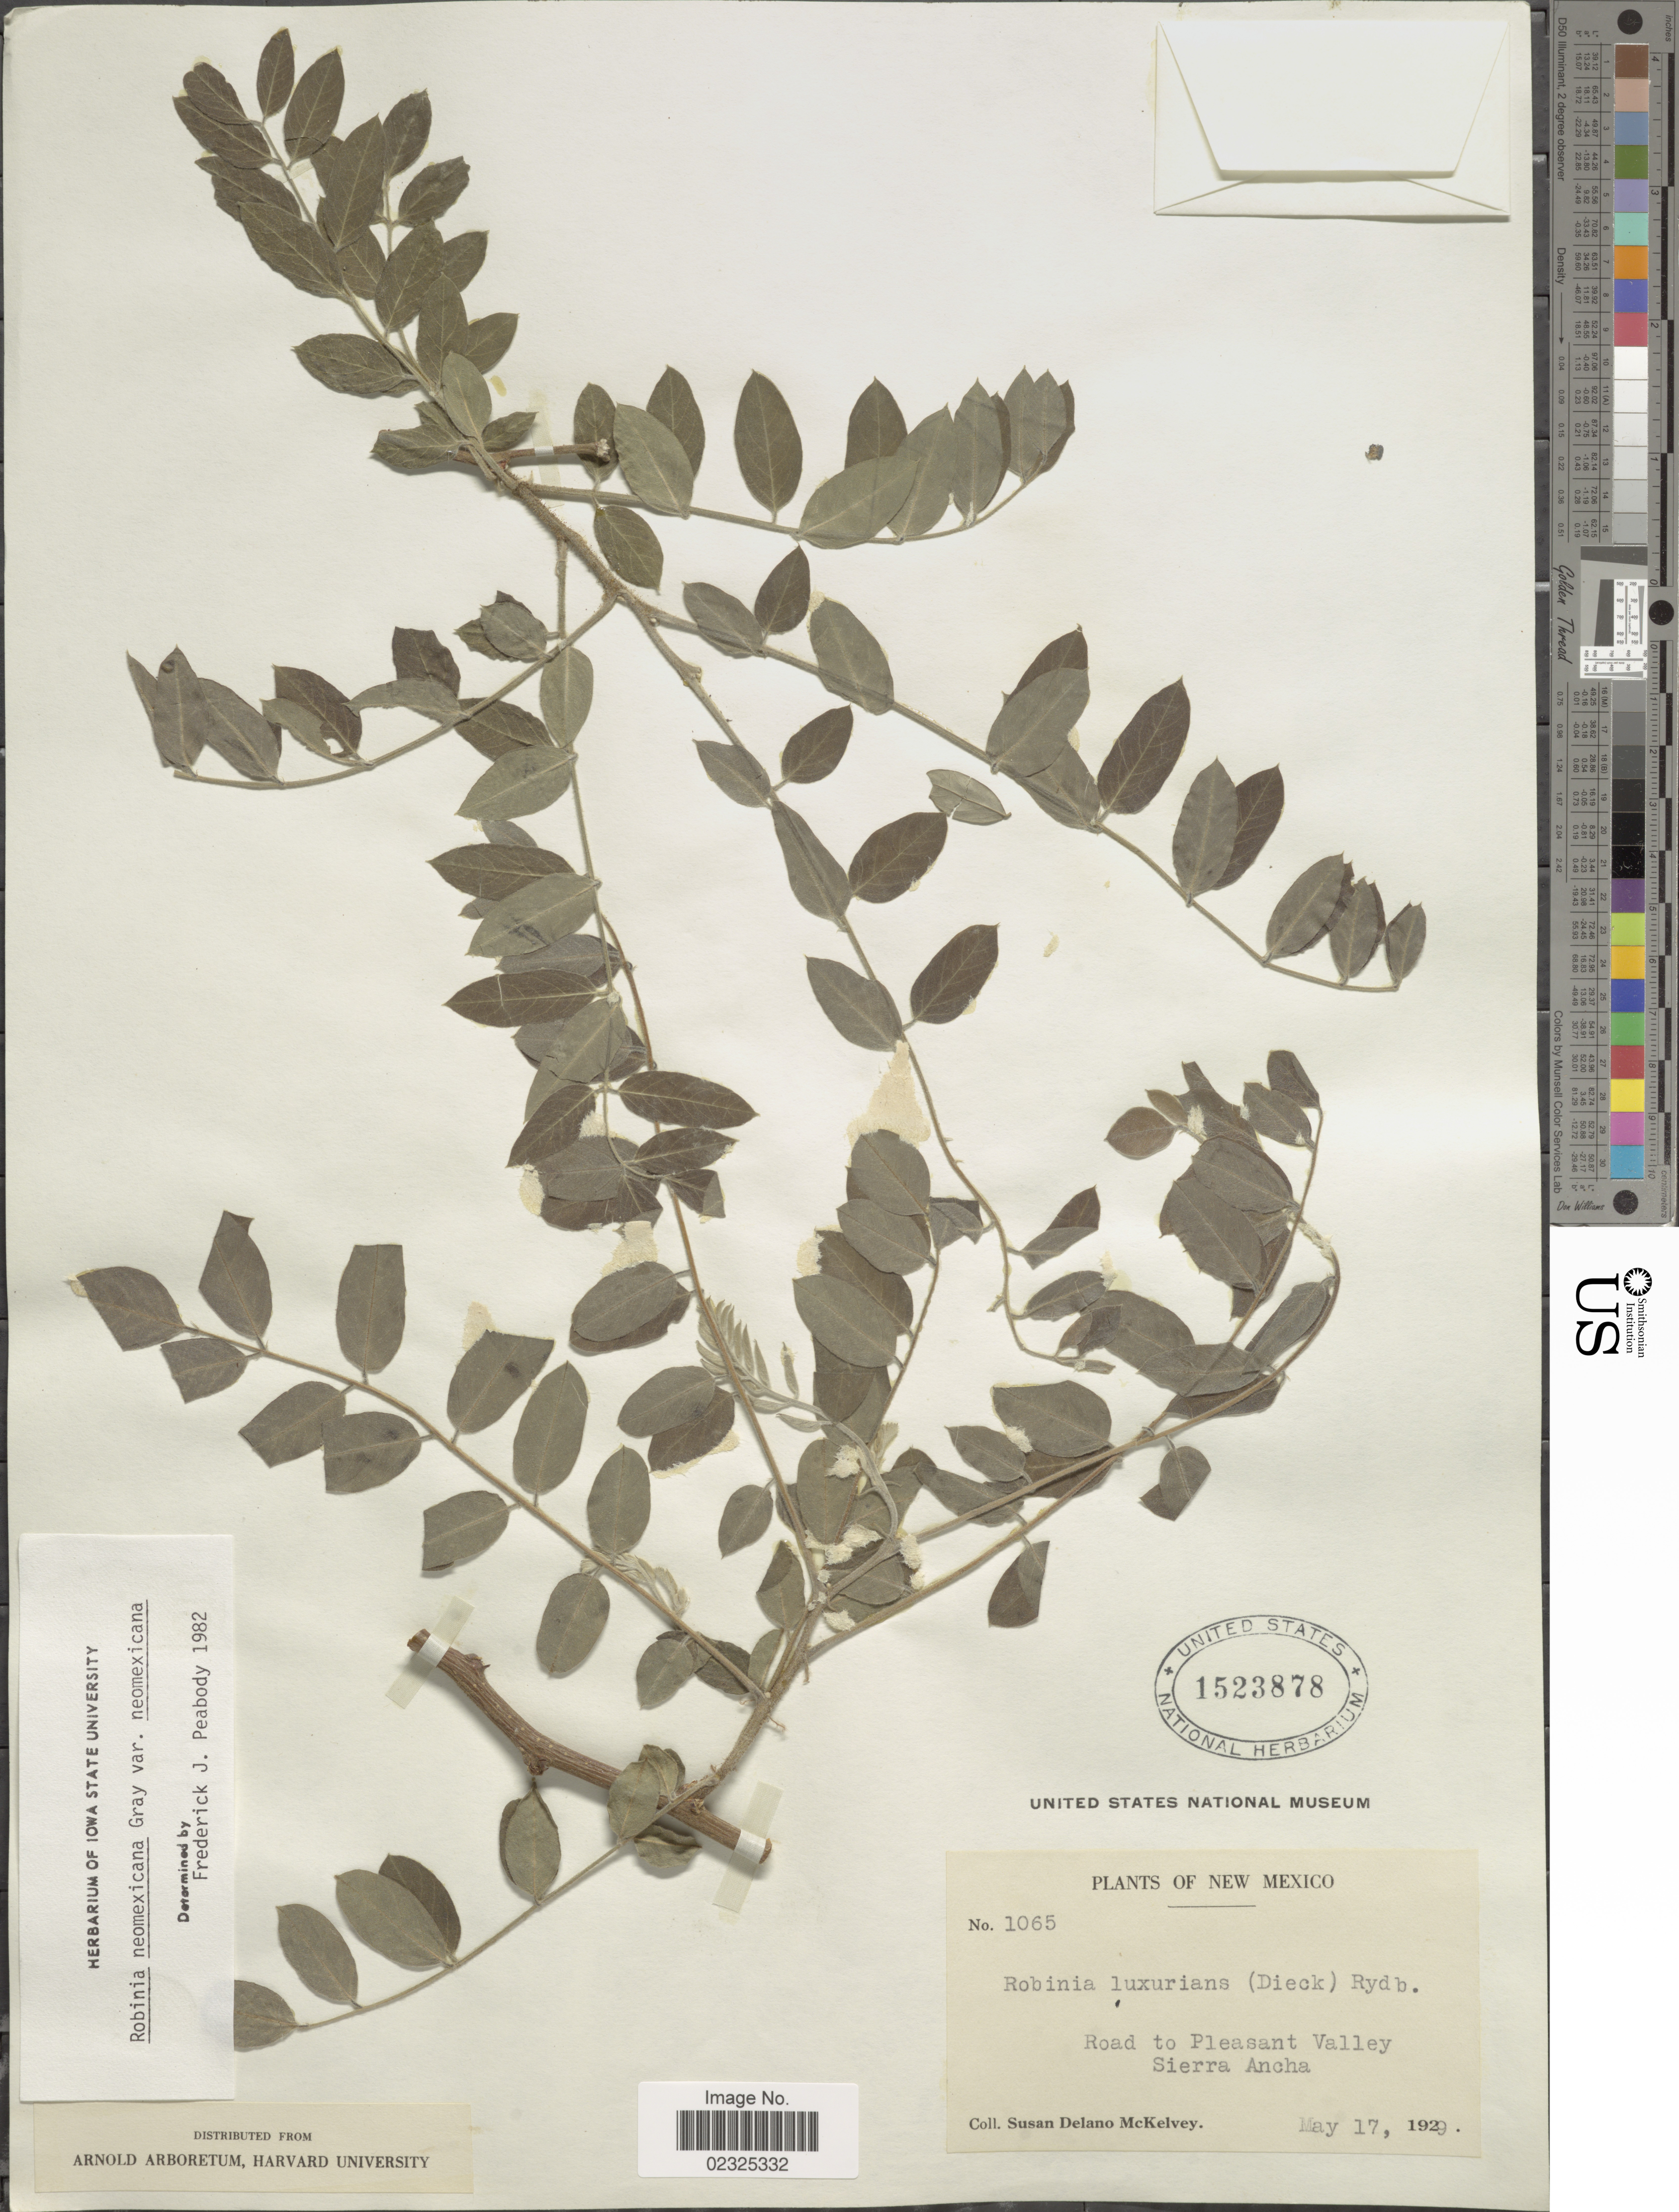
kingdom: Plantae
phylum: Tracheophyta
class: Magnoliopsida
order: Fabales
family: Fabaceae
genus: Robinia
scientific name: Robinia neomexicana var. neomexicana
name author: A. Gray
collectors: S. A. McKelvey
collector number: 1065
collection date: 1929-05-17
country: United States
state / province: New Mexico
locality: Road to Pleasant Valley, Sierra Ancha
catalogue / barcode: US 1523878